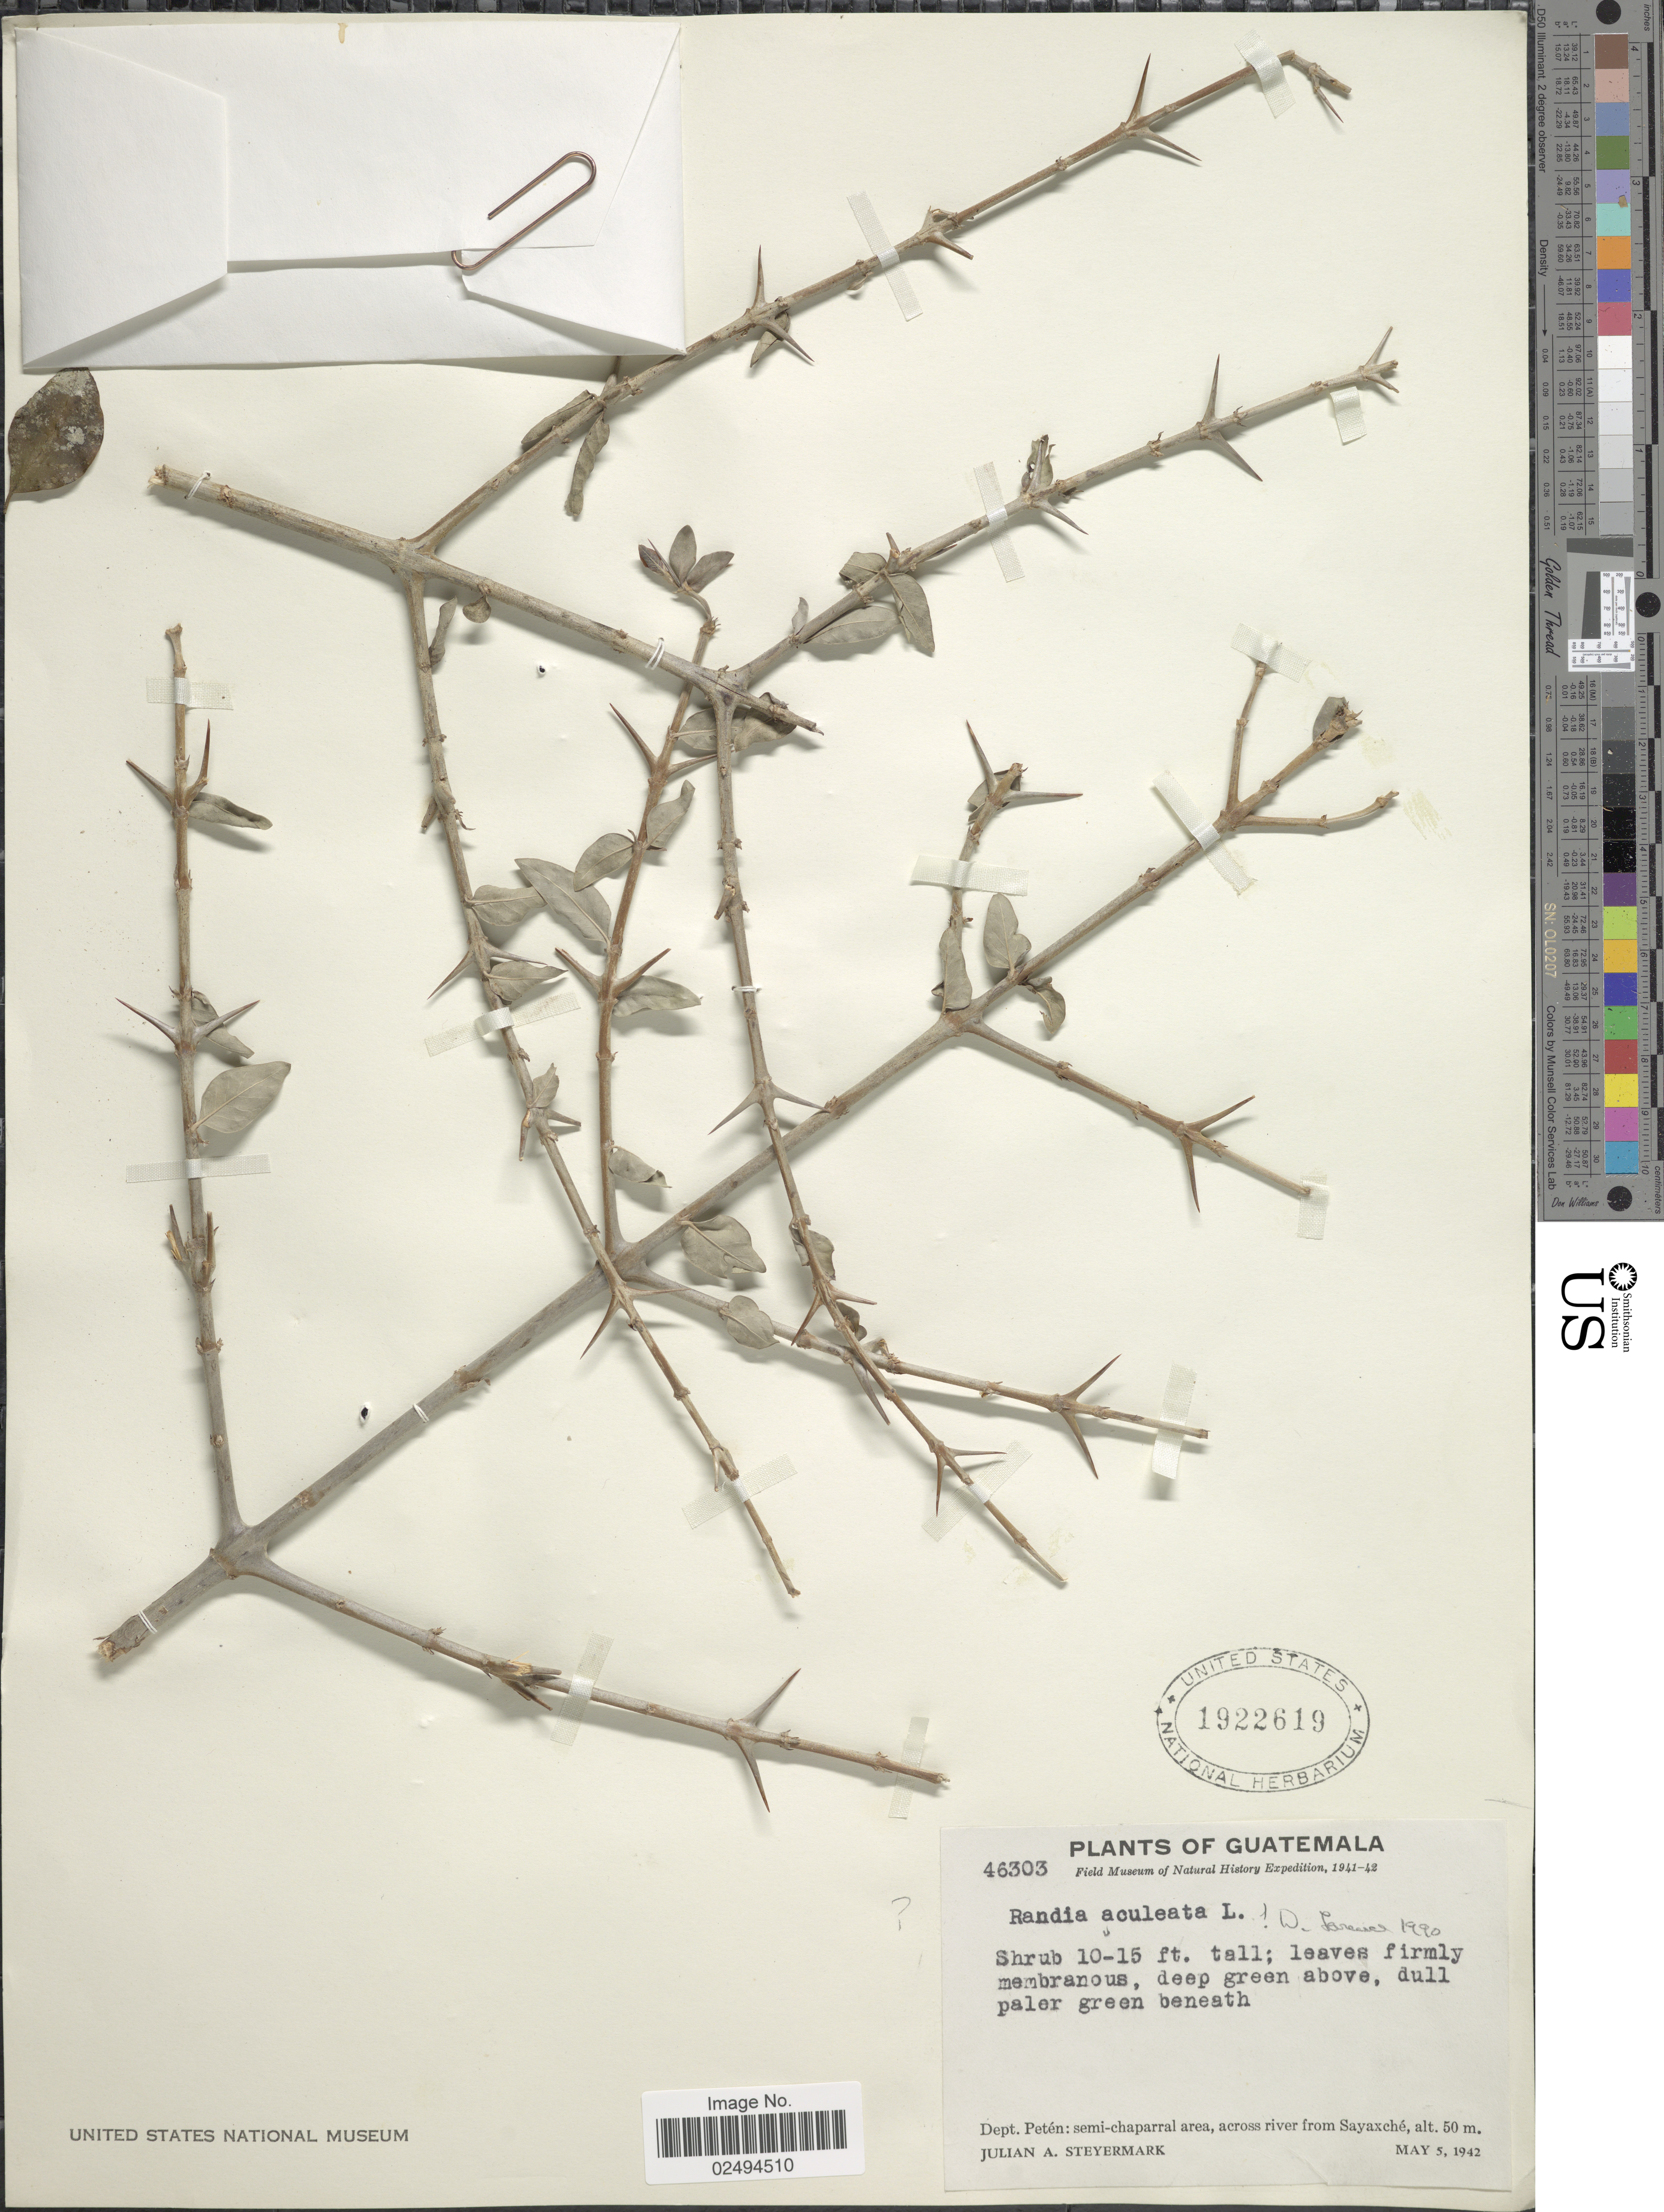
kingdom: Plantae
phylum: Tracheophyta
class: Magnoliopsida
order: Gentianales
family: Rubiaceae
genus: Randia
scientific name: Randia aculeata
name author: L.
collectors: J. Steyermark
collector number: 46303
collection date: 1942-05-05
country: Guatemala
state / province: El Petén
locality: Dept. Peten: semi-chaparral area, across river from Sayaxche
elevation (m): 50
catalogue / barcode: US 1922619